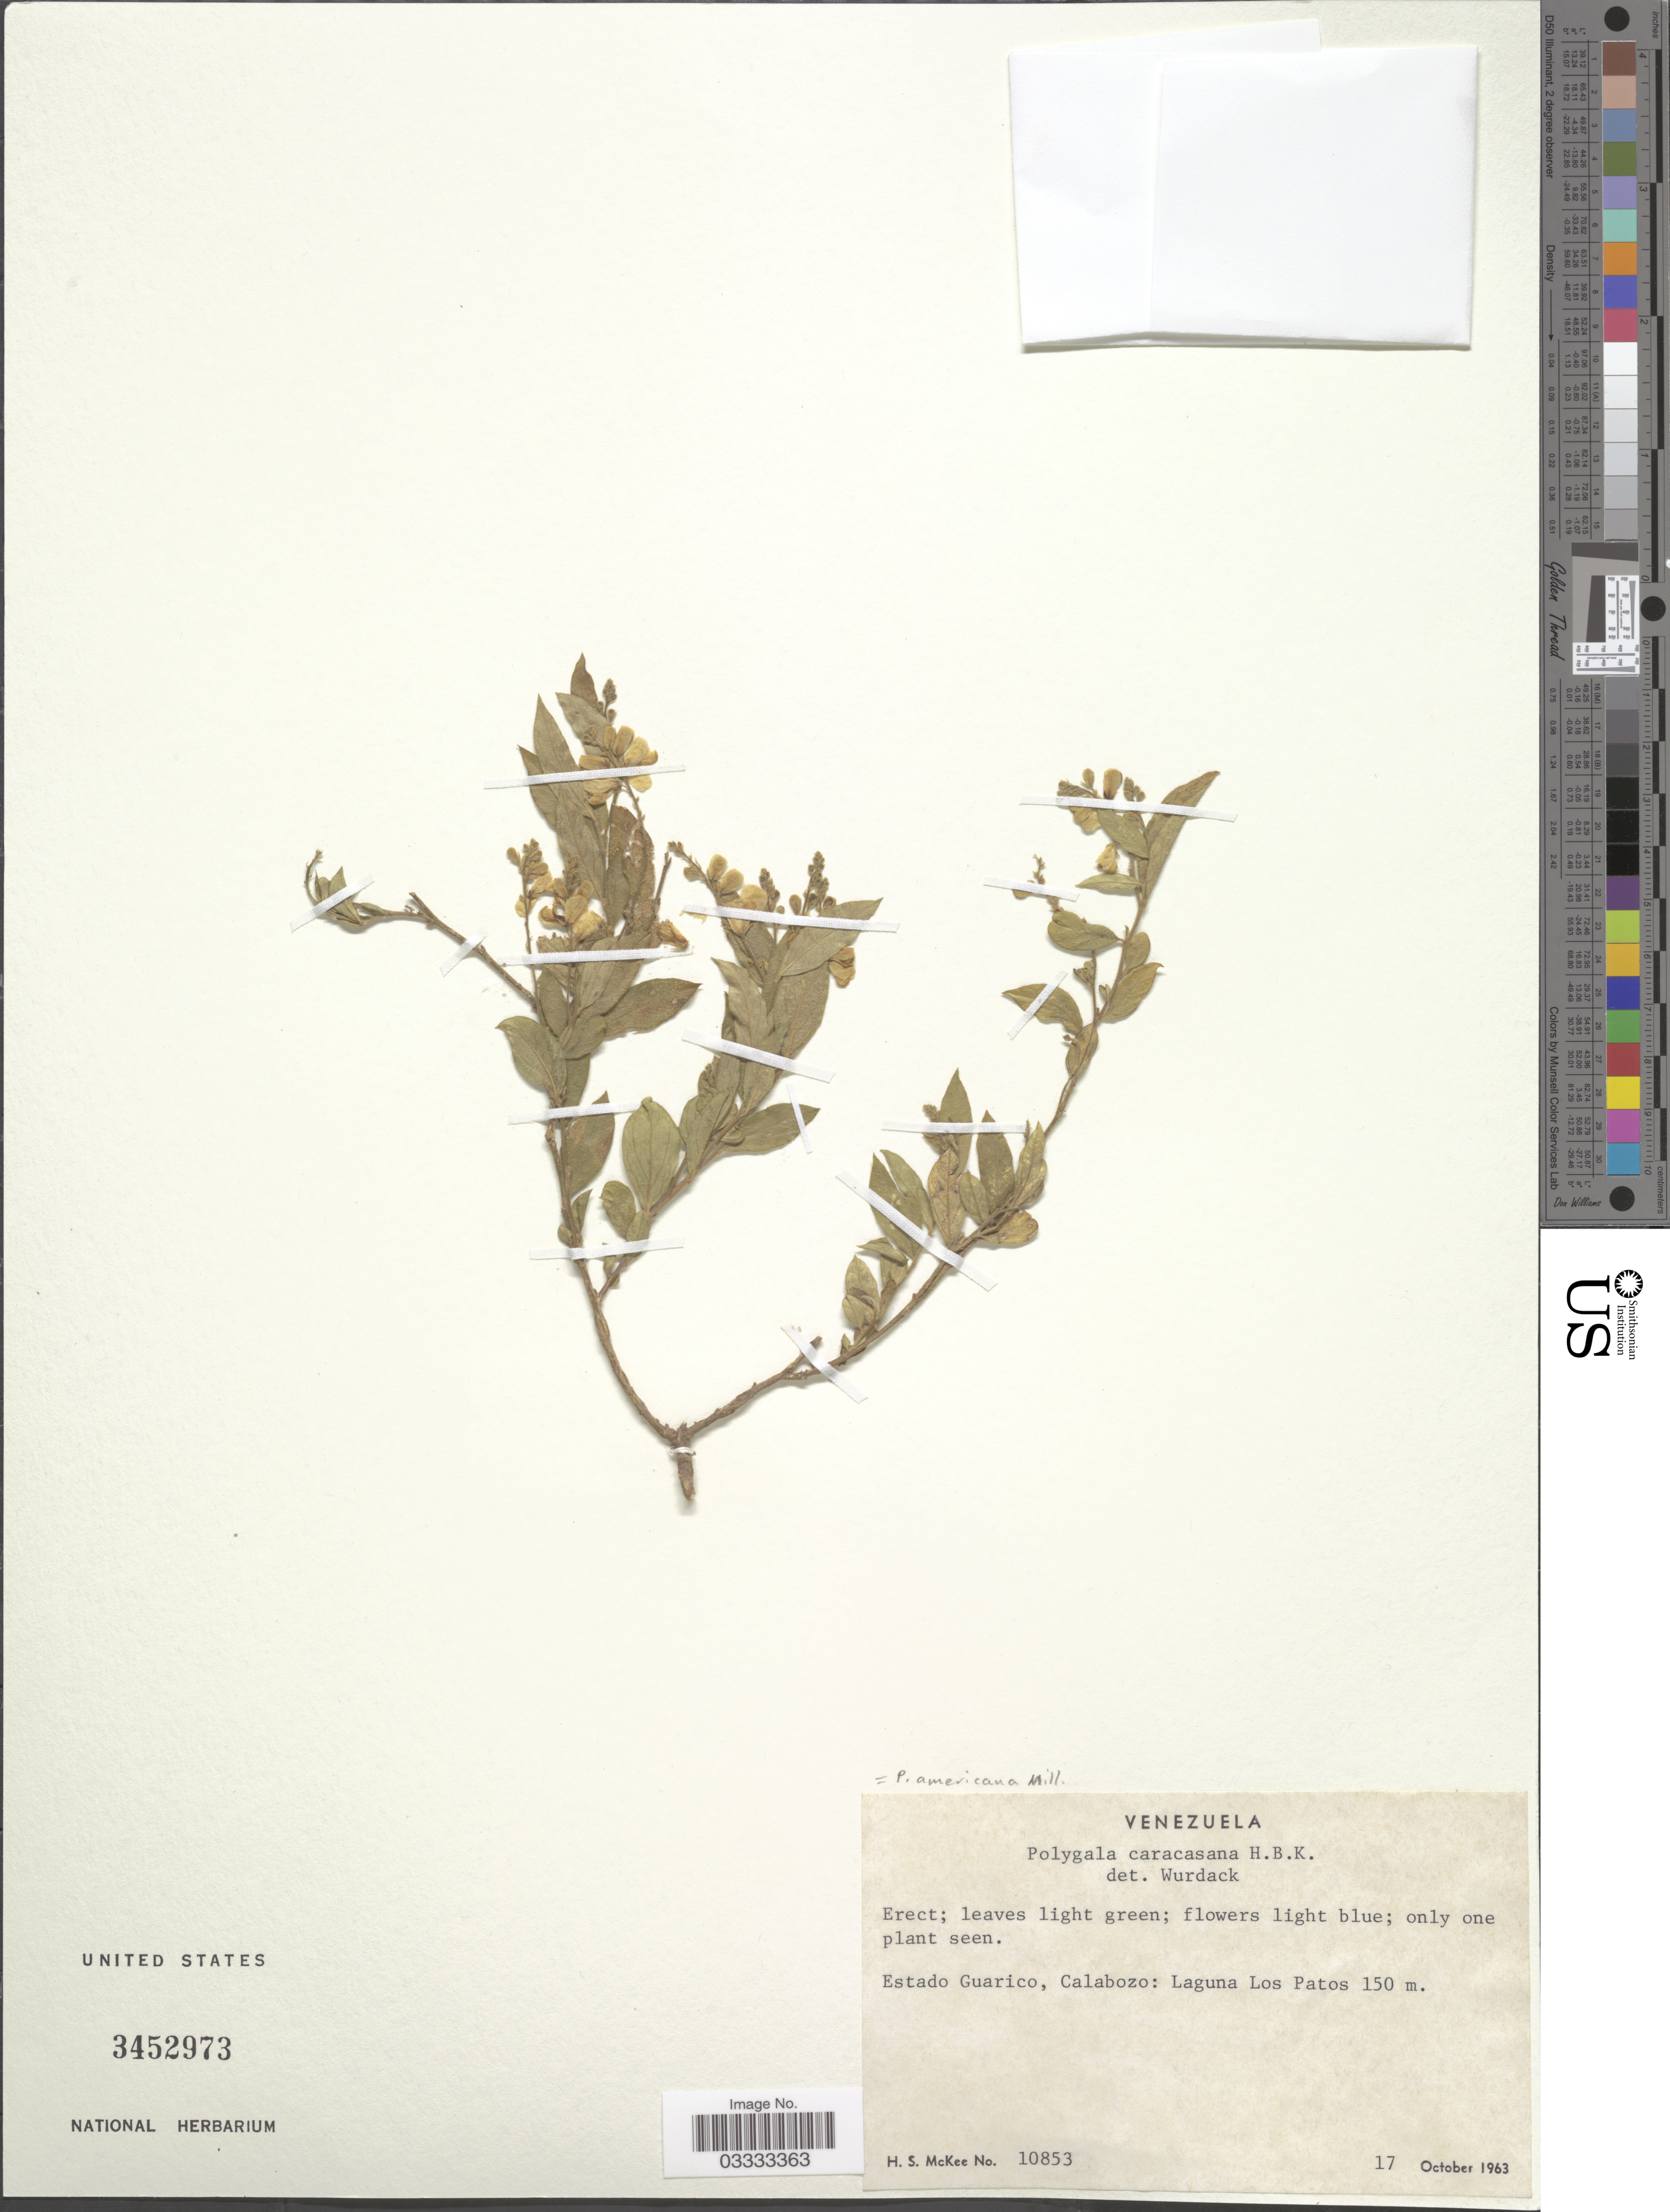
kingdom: Plantae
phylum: Tracheophyta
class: Magnoliopsida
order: Fabales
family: Polygalaceae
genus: Hebecarpa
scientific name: Hebecarpa caracasana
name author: (Kunth) J.R. Abbott & J.F.B. Pastore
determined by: Strong, Mark T., (BOT), Smithsonian Institution - National Museum of Natural History (UNITED STATES)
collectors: H. S. McKee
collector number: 10853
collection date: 1963-10-17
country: Venezuela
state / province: Guárico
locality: Calabozo: Laguna Los Patos.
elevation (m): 150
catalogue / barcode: US 3452973